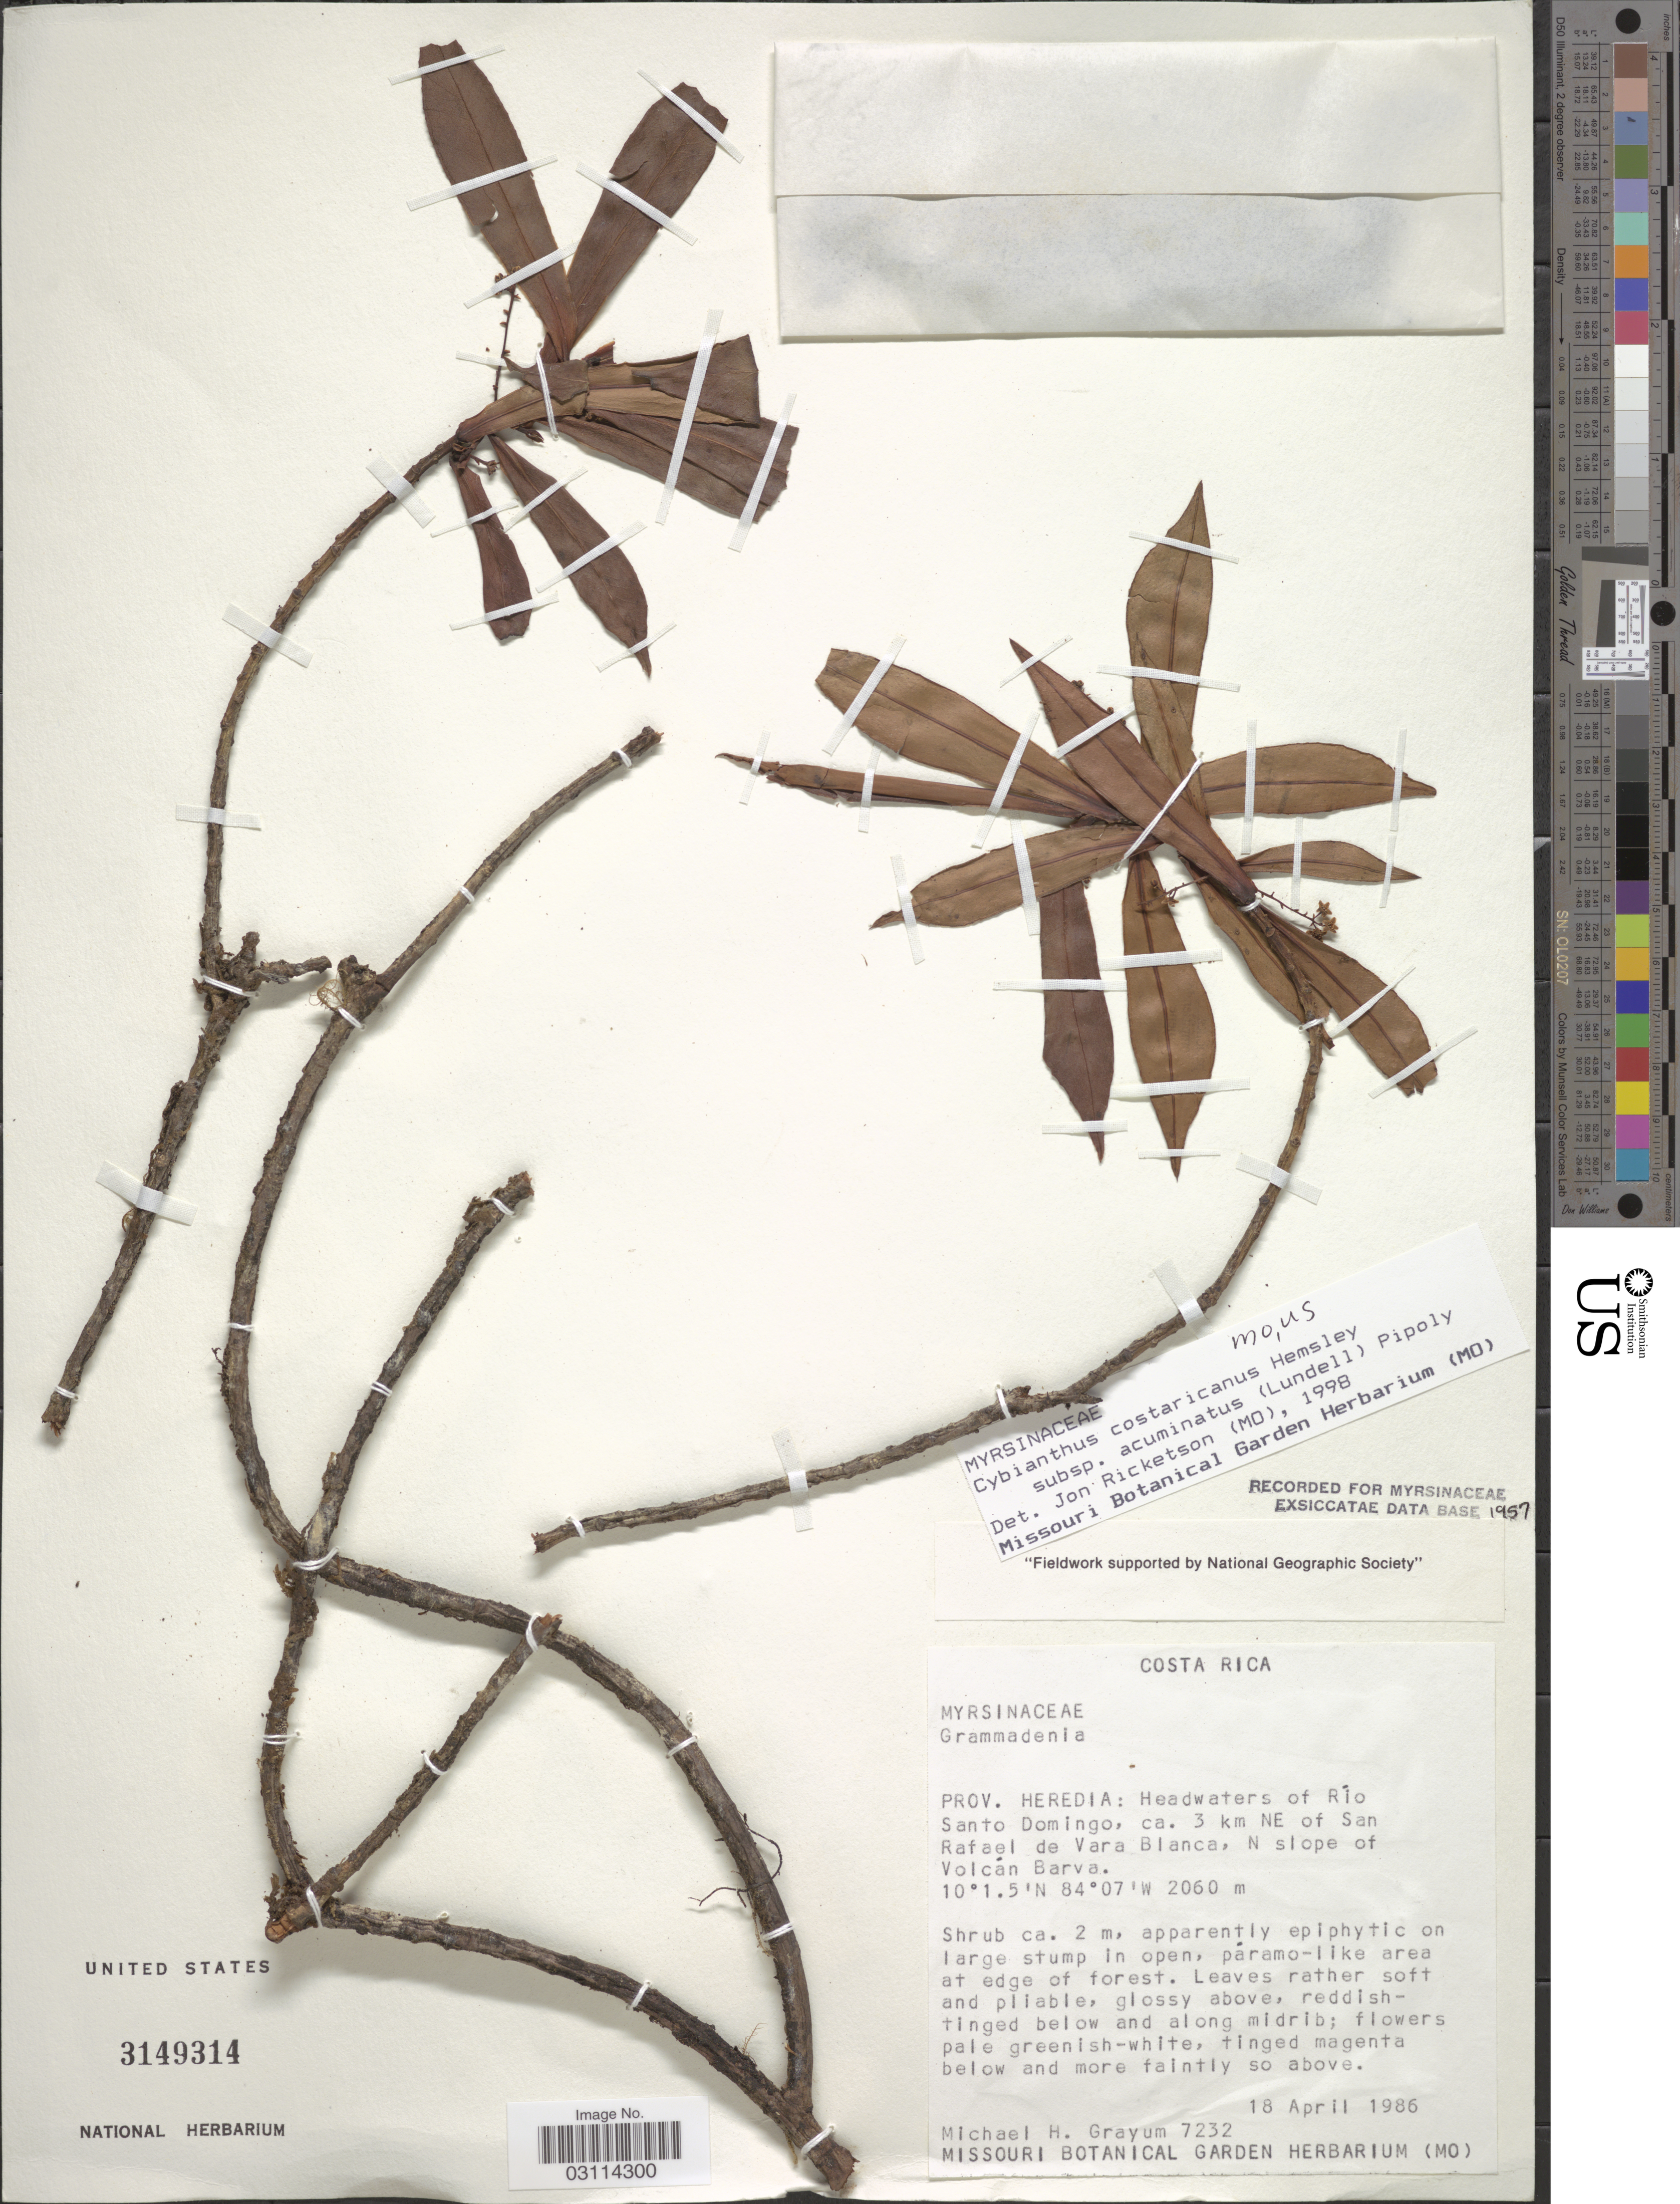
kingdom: Plantae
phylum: Tracheophyta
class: Magnoliopsida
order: Ericales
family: Primulaceae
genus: Cybianthus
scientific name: Cybianthus costaricanus subsp. costaricanus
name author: Hemsl.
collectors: M. H. Grayum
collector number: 7232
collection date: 1986-04-18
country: Costa Rica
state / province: Heredia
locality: Headwaters of Río Santo Domingo, ca. 3 km NE of San Rafael de Vara Blanca, N slope of Volcán Barva.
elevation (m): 2060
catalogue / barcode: US 3149314